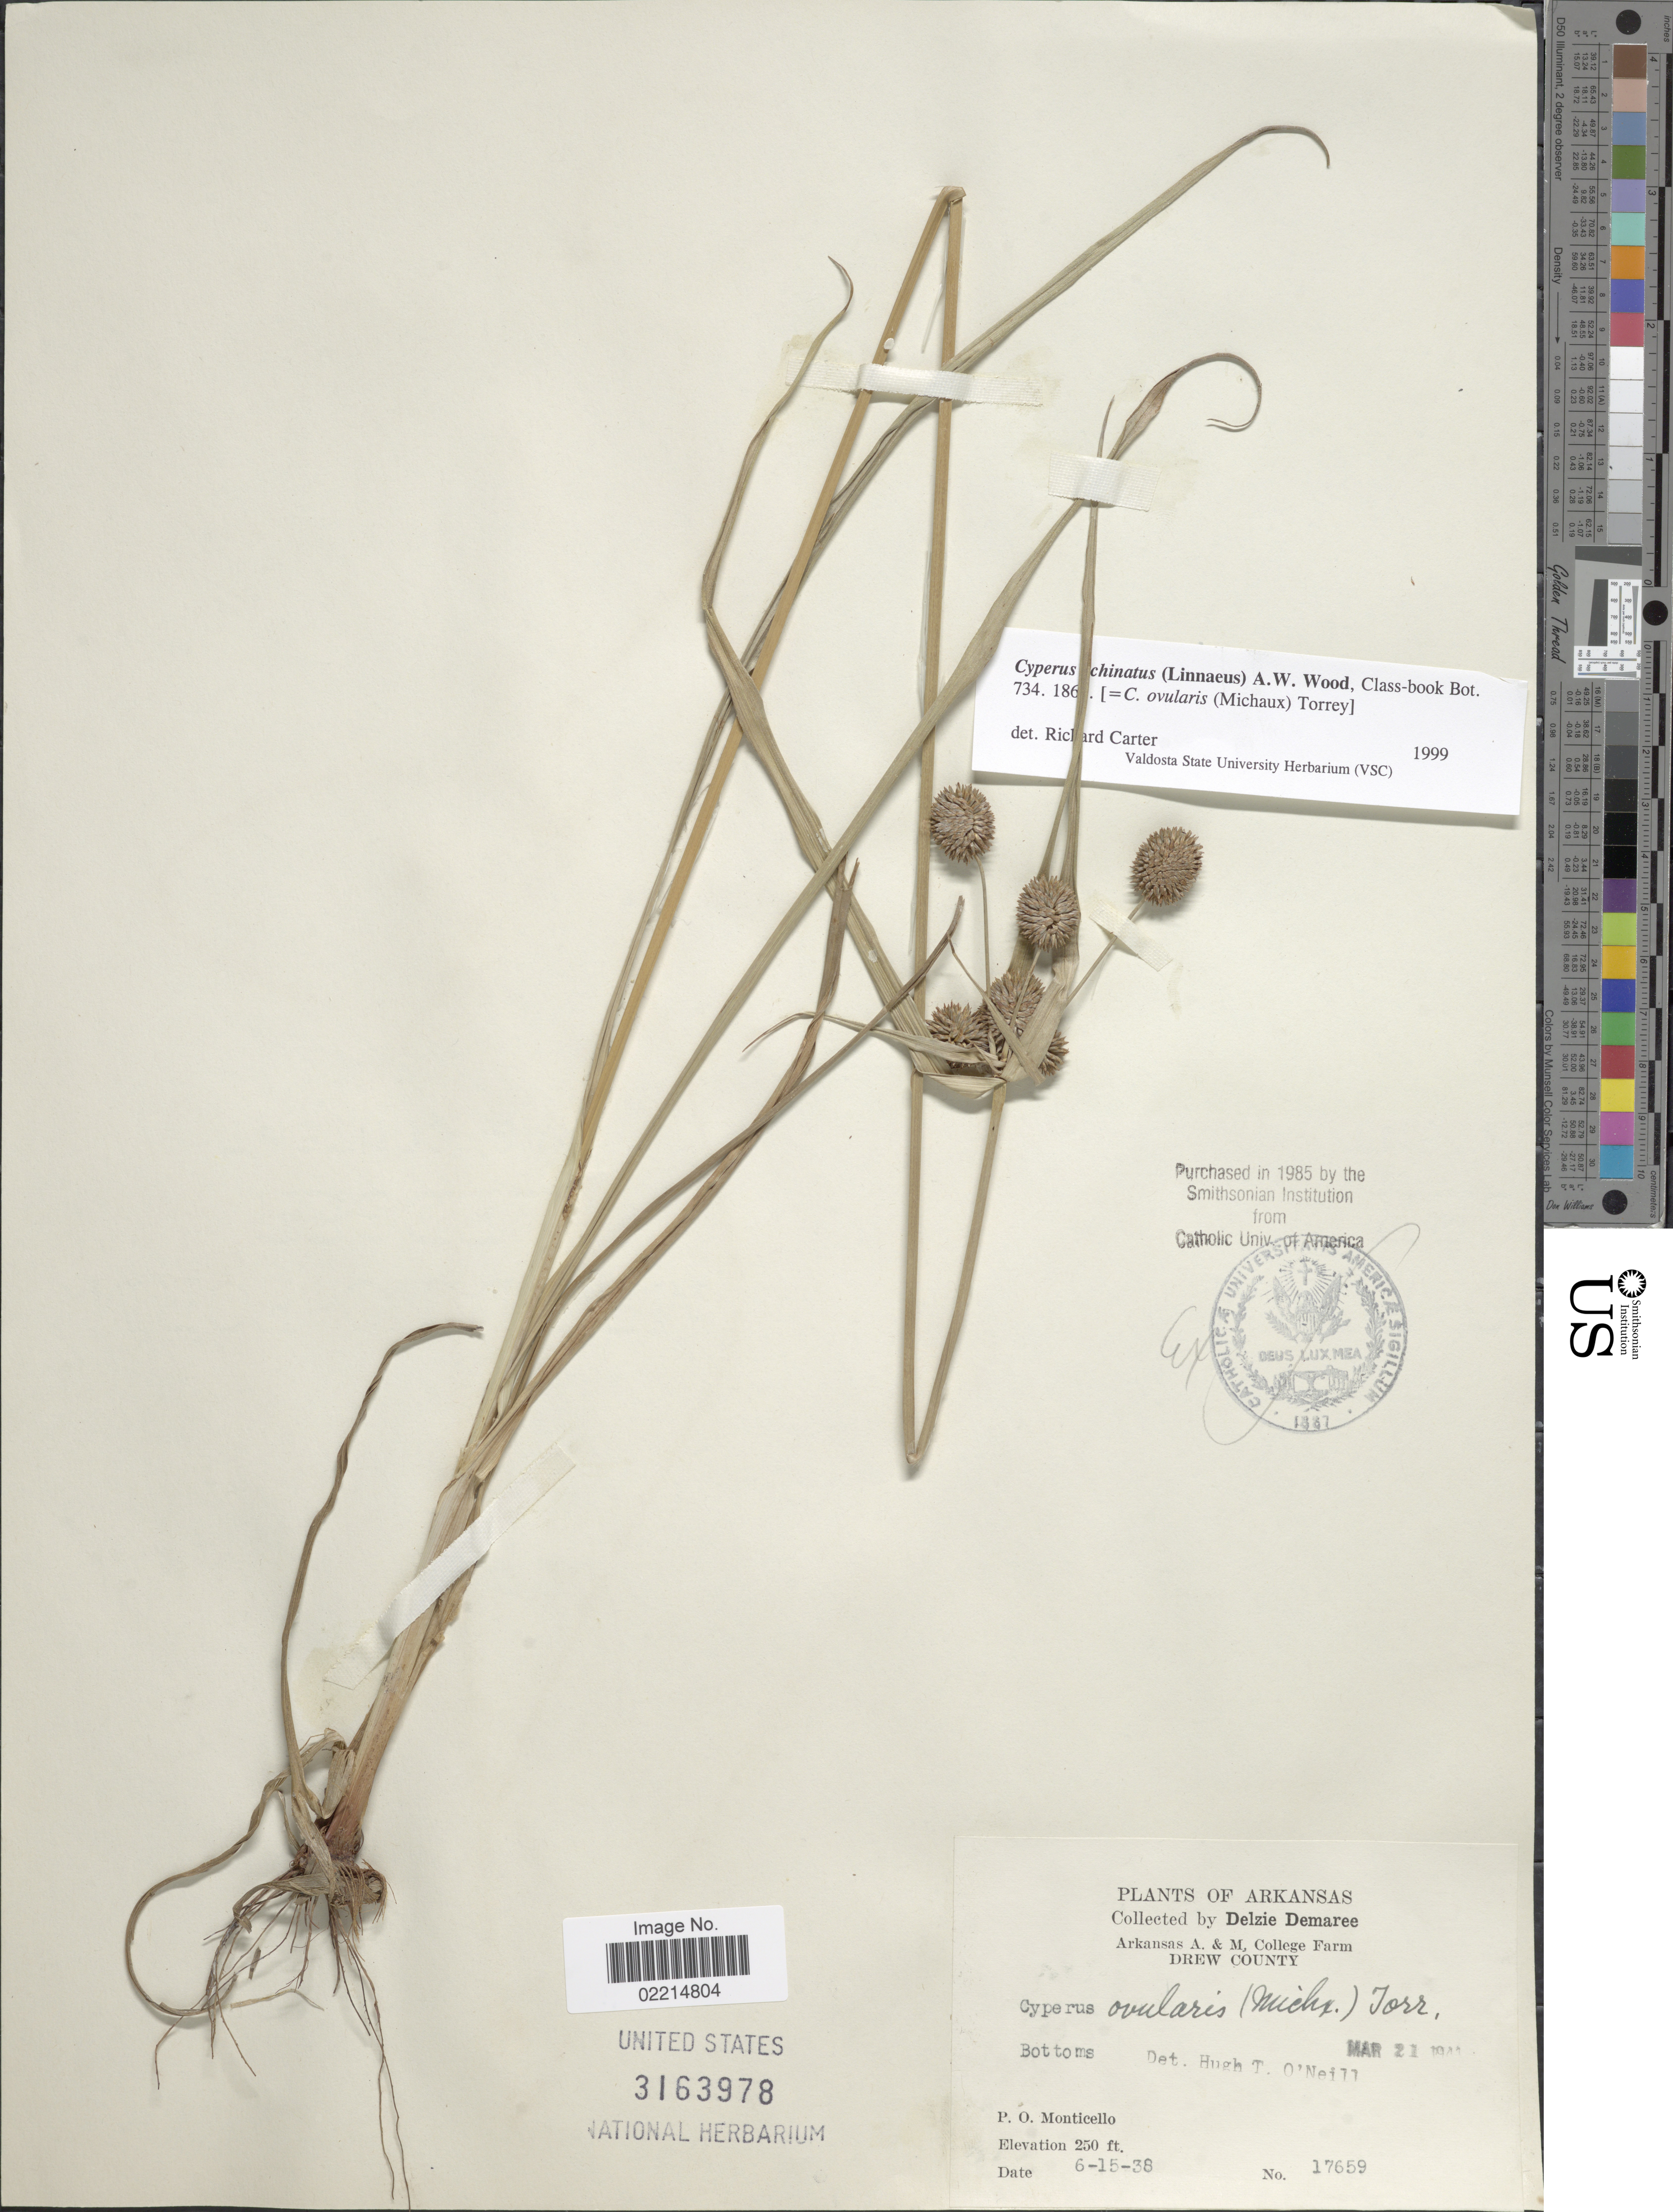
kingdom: Plantae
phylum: Tracheophyta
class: Liliopsida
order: Poales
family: Cyperaceae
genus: Cyperus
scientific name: Cyperus echinatus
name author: (L.) Alph. Wood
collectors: D. Demaree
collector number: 17659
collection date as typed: Transcribed d/m/y: 15/6/38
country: United States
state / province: Arkansas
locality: Drew County, P.O. Monticello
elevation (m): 76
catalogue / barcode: US 3163978